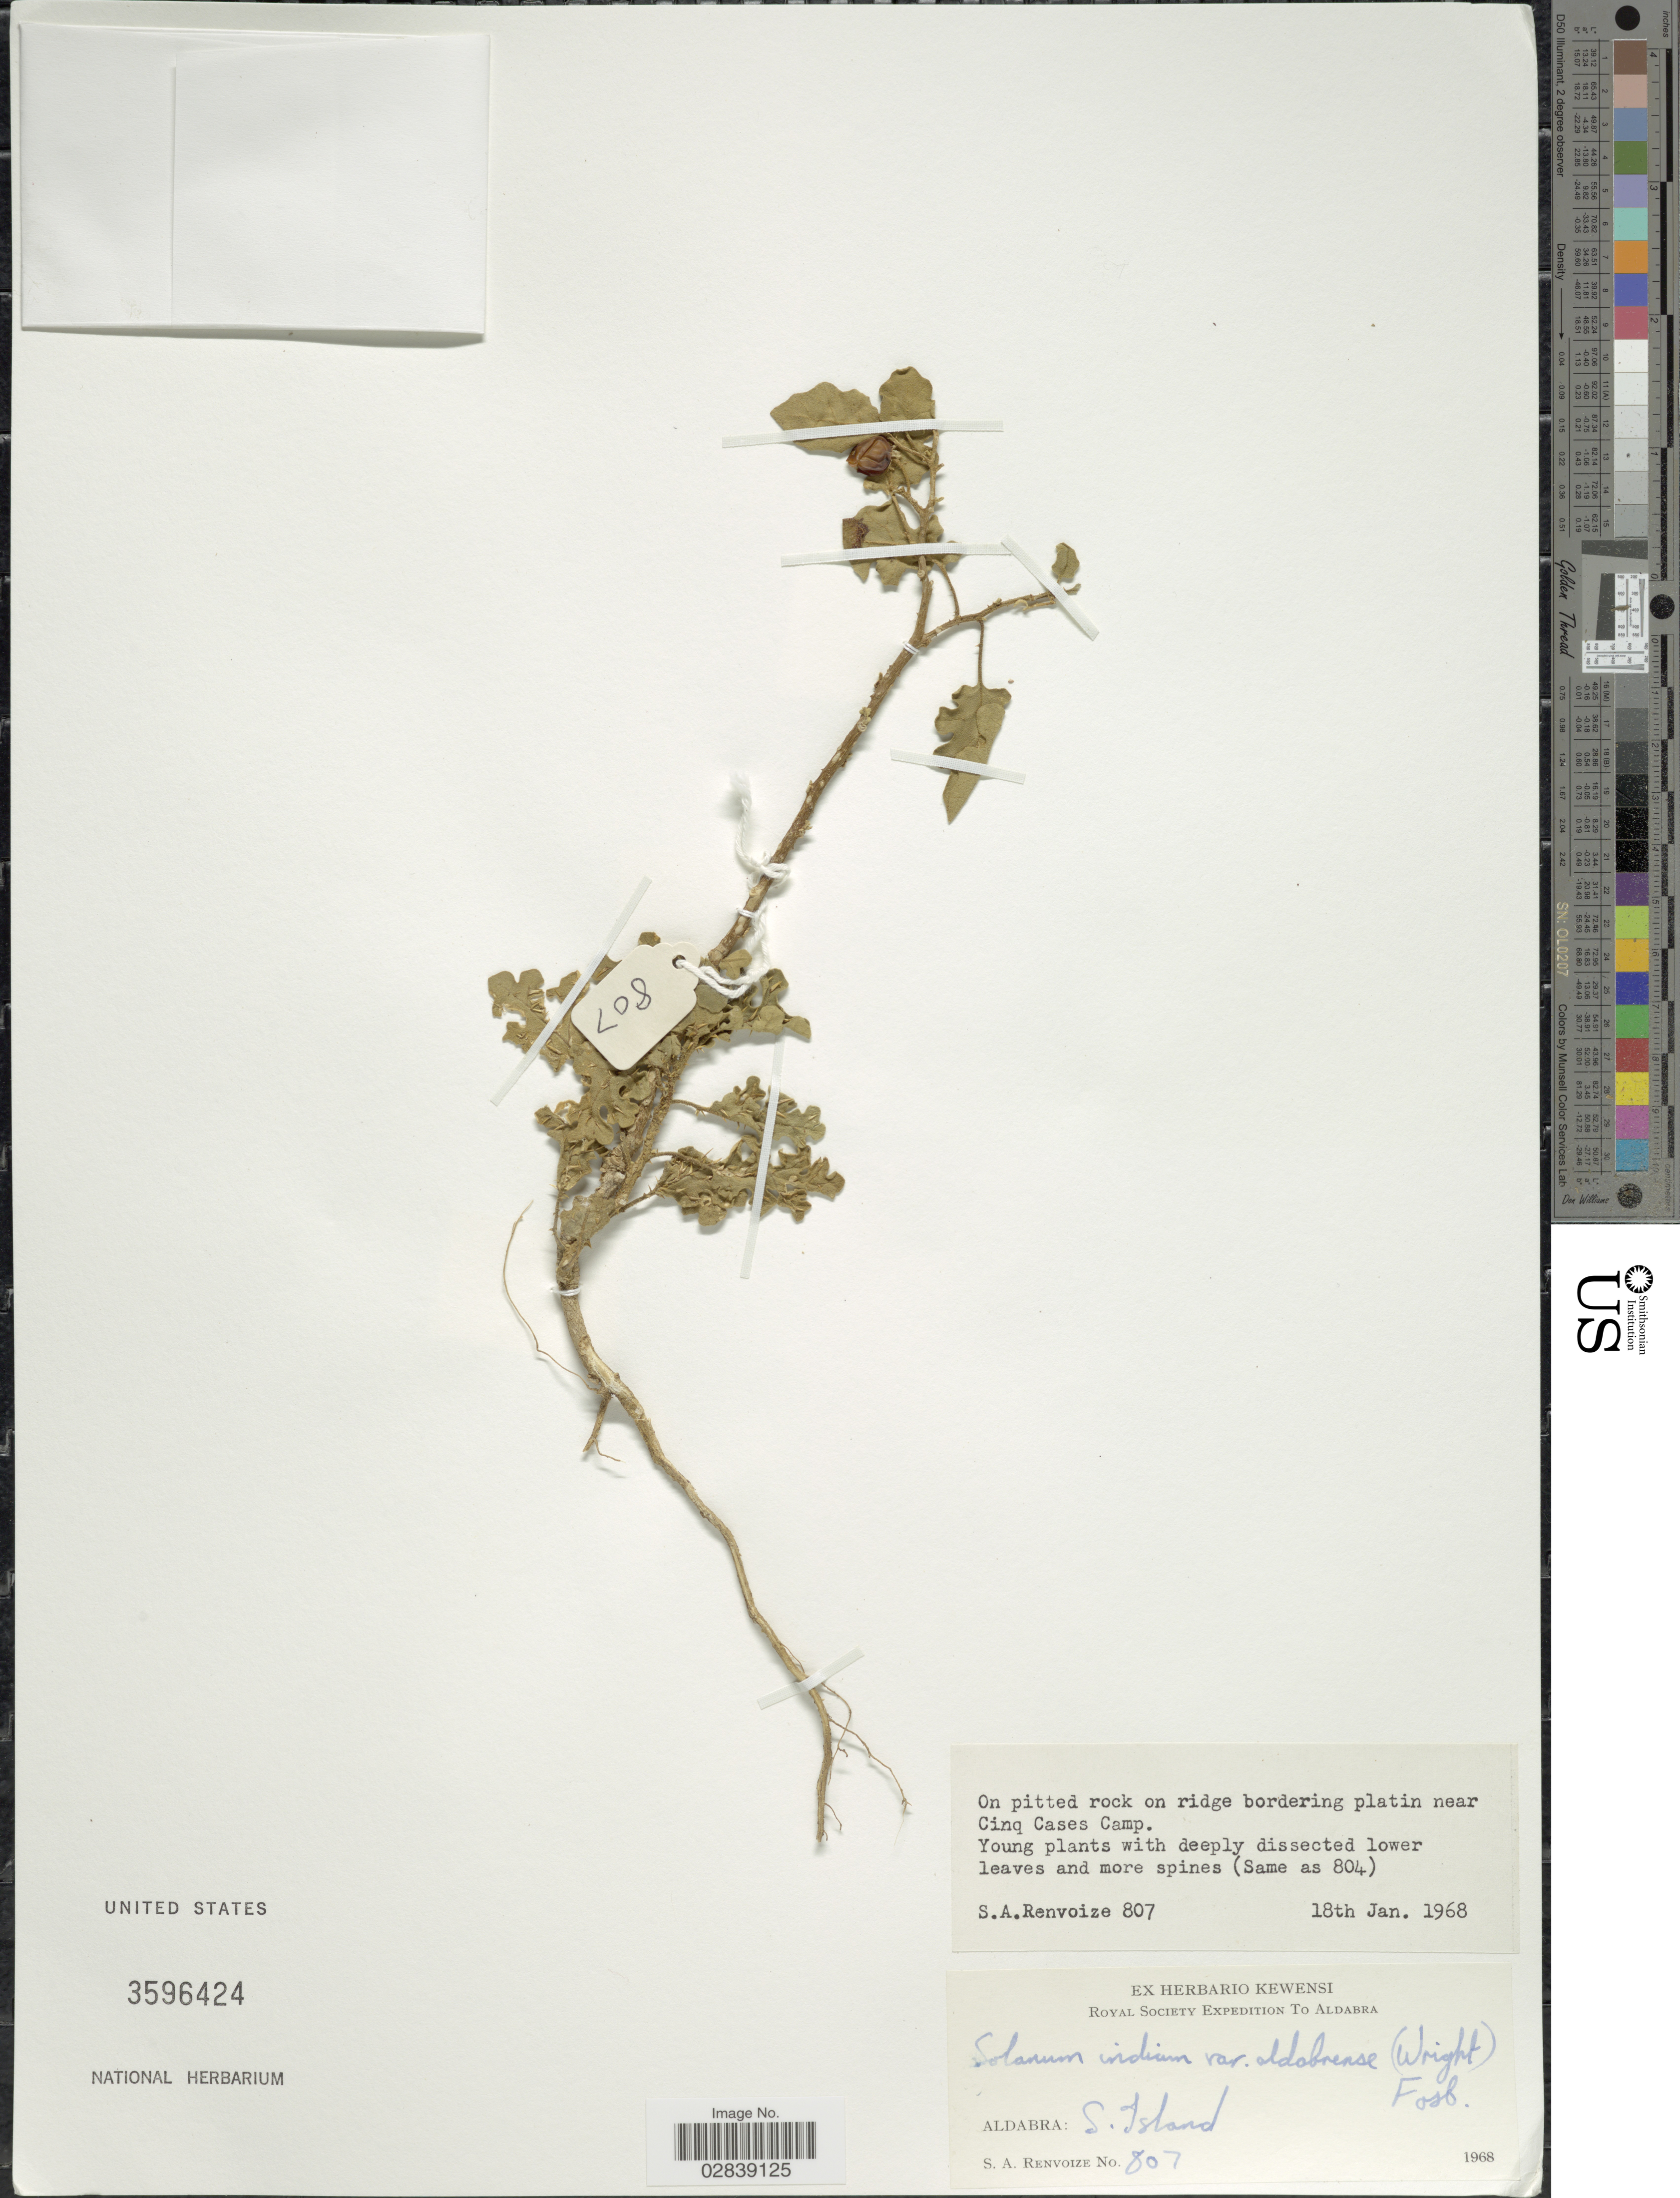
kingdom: Plantae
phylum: Tracheophyta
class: Magnoliopsida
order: Solanales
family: Solanaceae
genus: Solanum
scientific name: Solanum aldabrense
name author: C.H. Wright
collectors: S. A. Renvoize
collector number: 807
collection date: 1968-01-18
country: Seychelles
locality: On pitted rock on ridge bordering platin near Cinq Cases Camp. Aldabra: S. Island.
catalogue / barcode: US 3596424